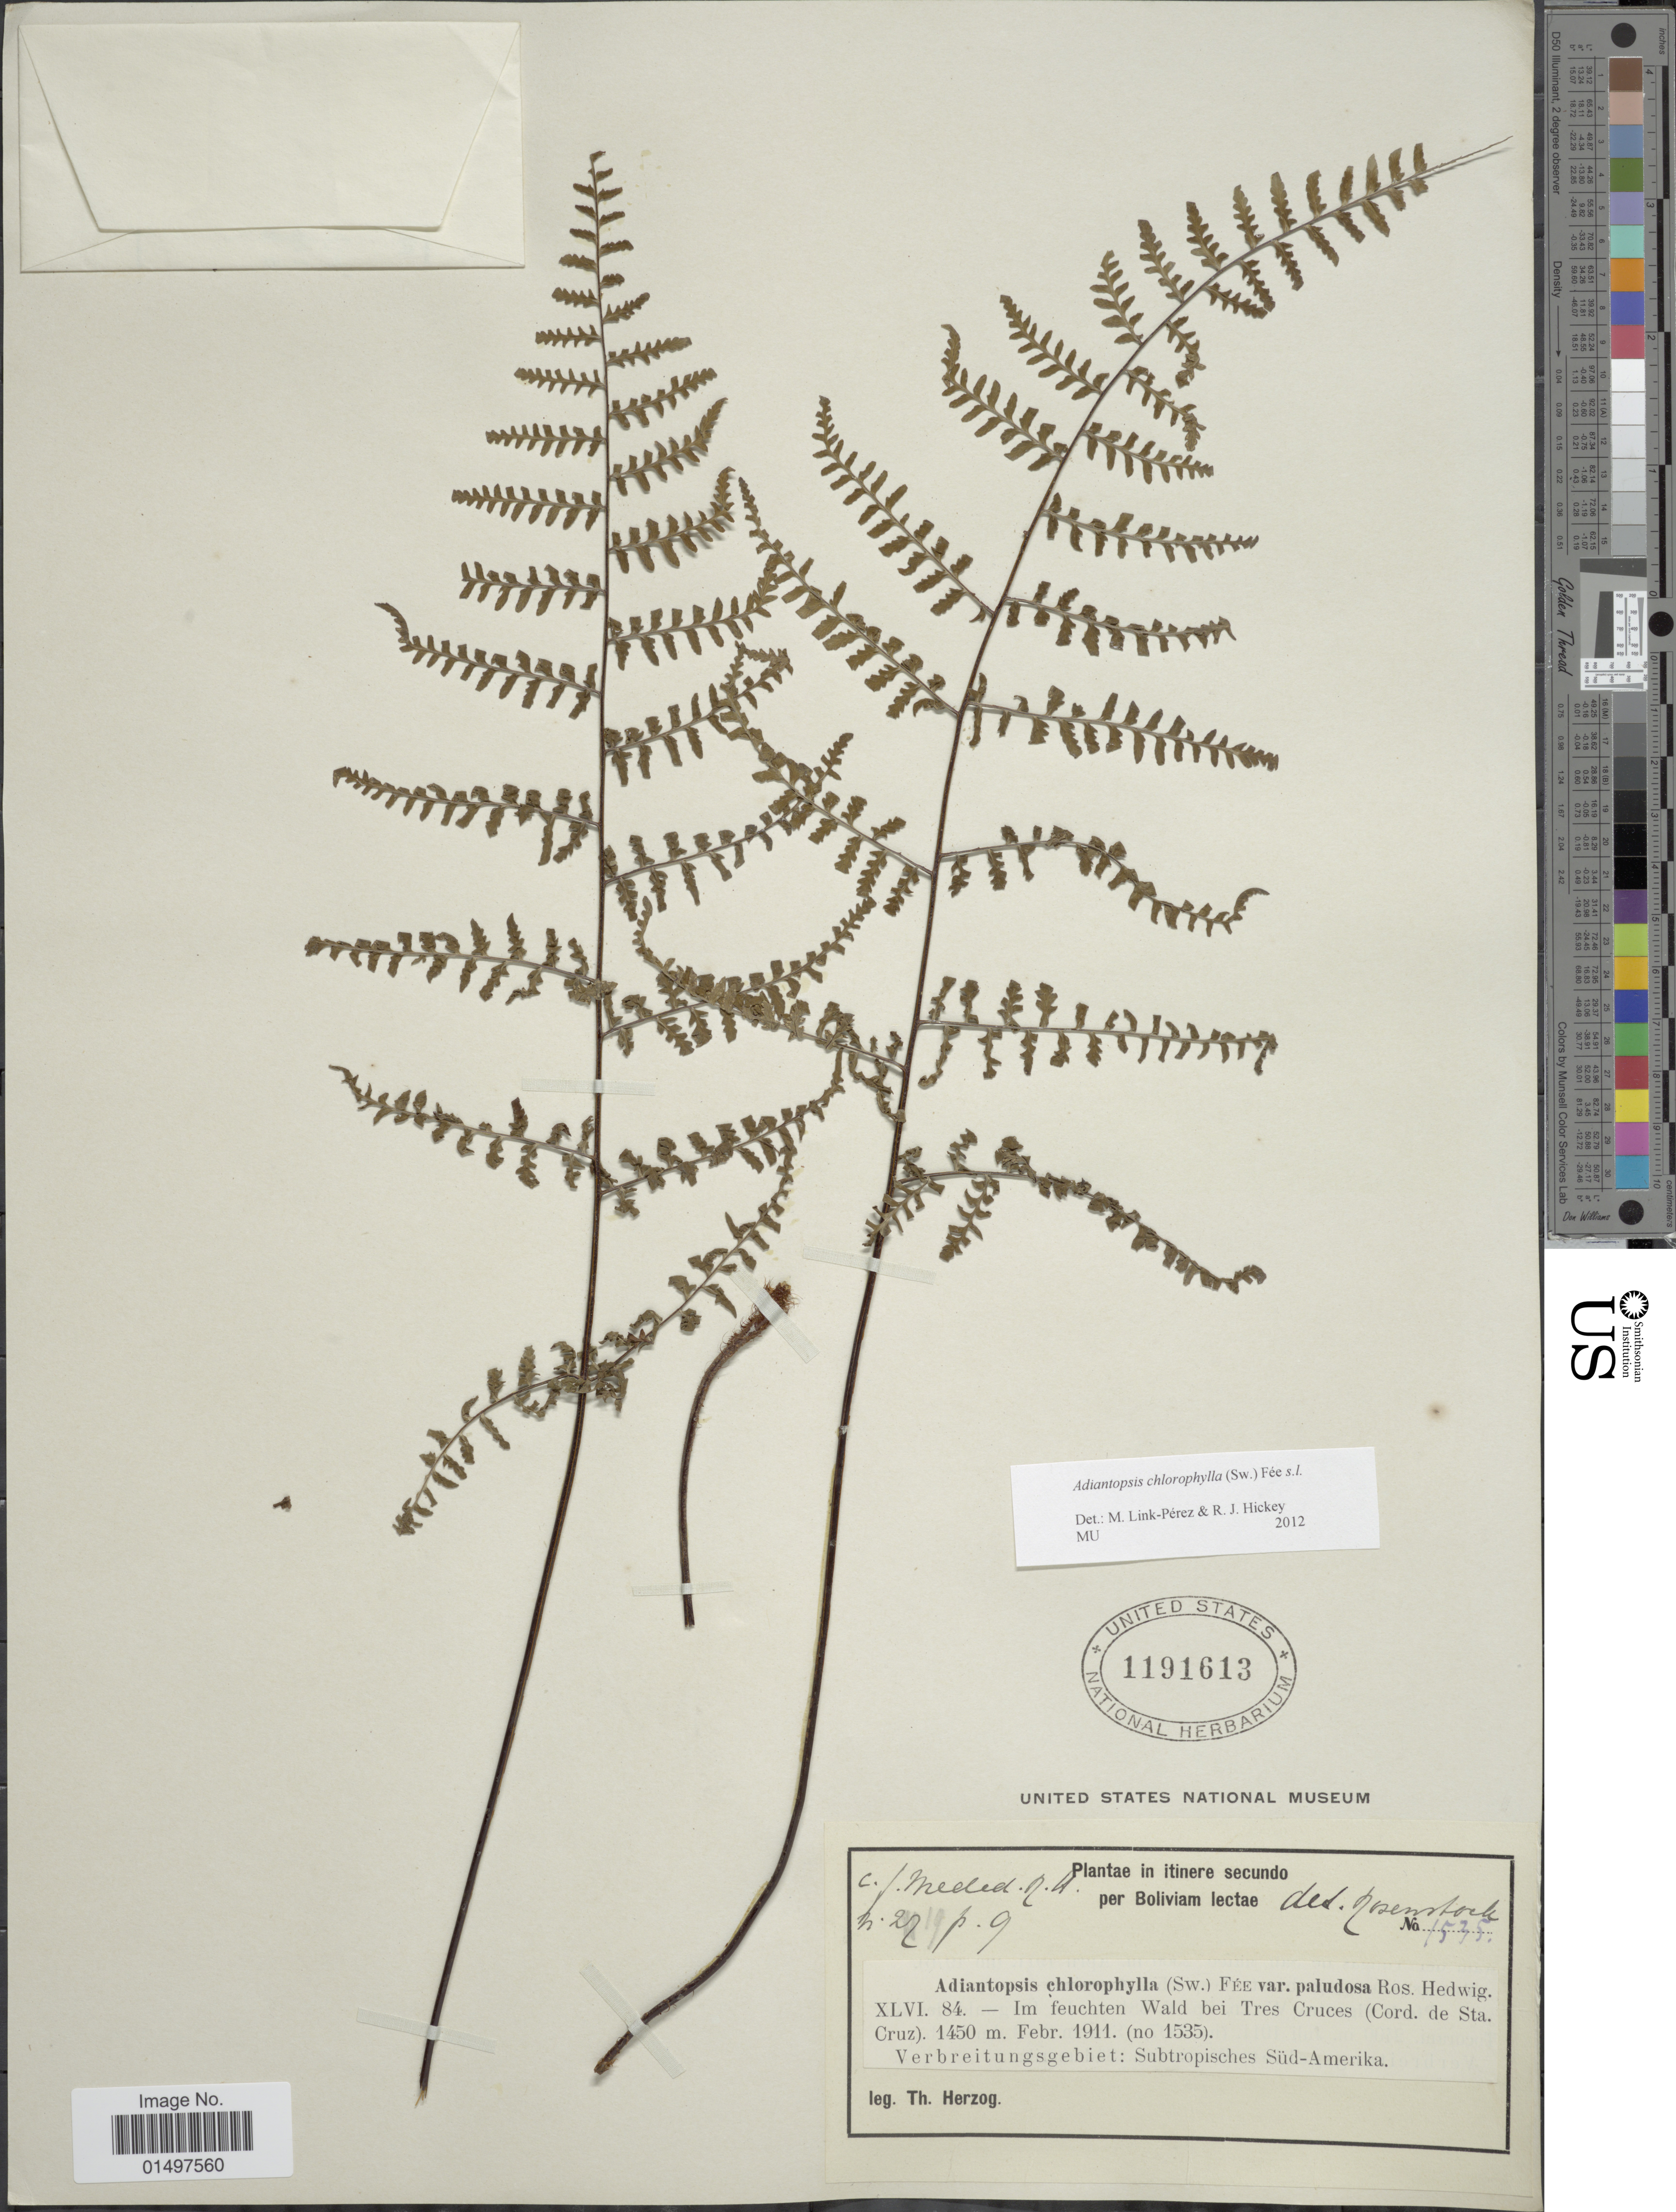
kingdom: Plantae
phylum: Tracheophyta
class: Polypodiopsida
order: Polypodiales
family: Pteridaceae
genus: Adiantopsis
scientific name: Adiantopsis chlorophylla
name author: (Sw.) Fée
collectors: T. K. J. Herzog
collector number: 1535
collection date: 1911-02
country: Bolivia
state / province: Santa Cruz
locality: In itinere secundo per Boliviam lectae. Im feuchten Wald bei Tres Cruces (Cord. de Sta. Cruz).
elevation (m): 1450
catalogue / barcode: US 1191613